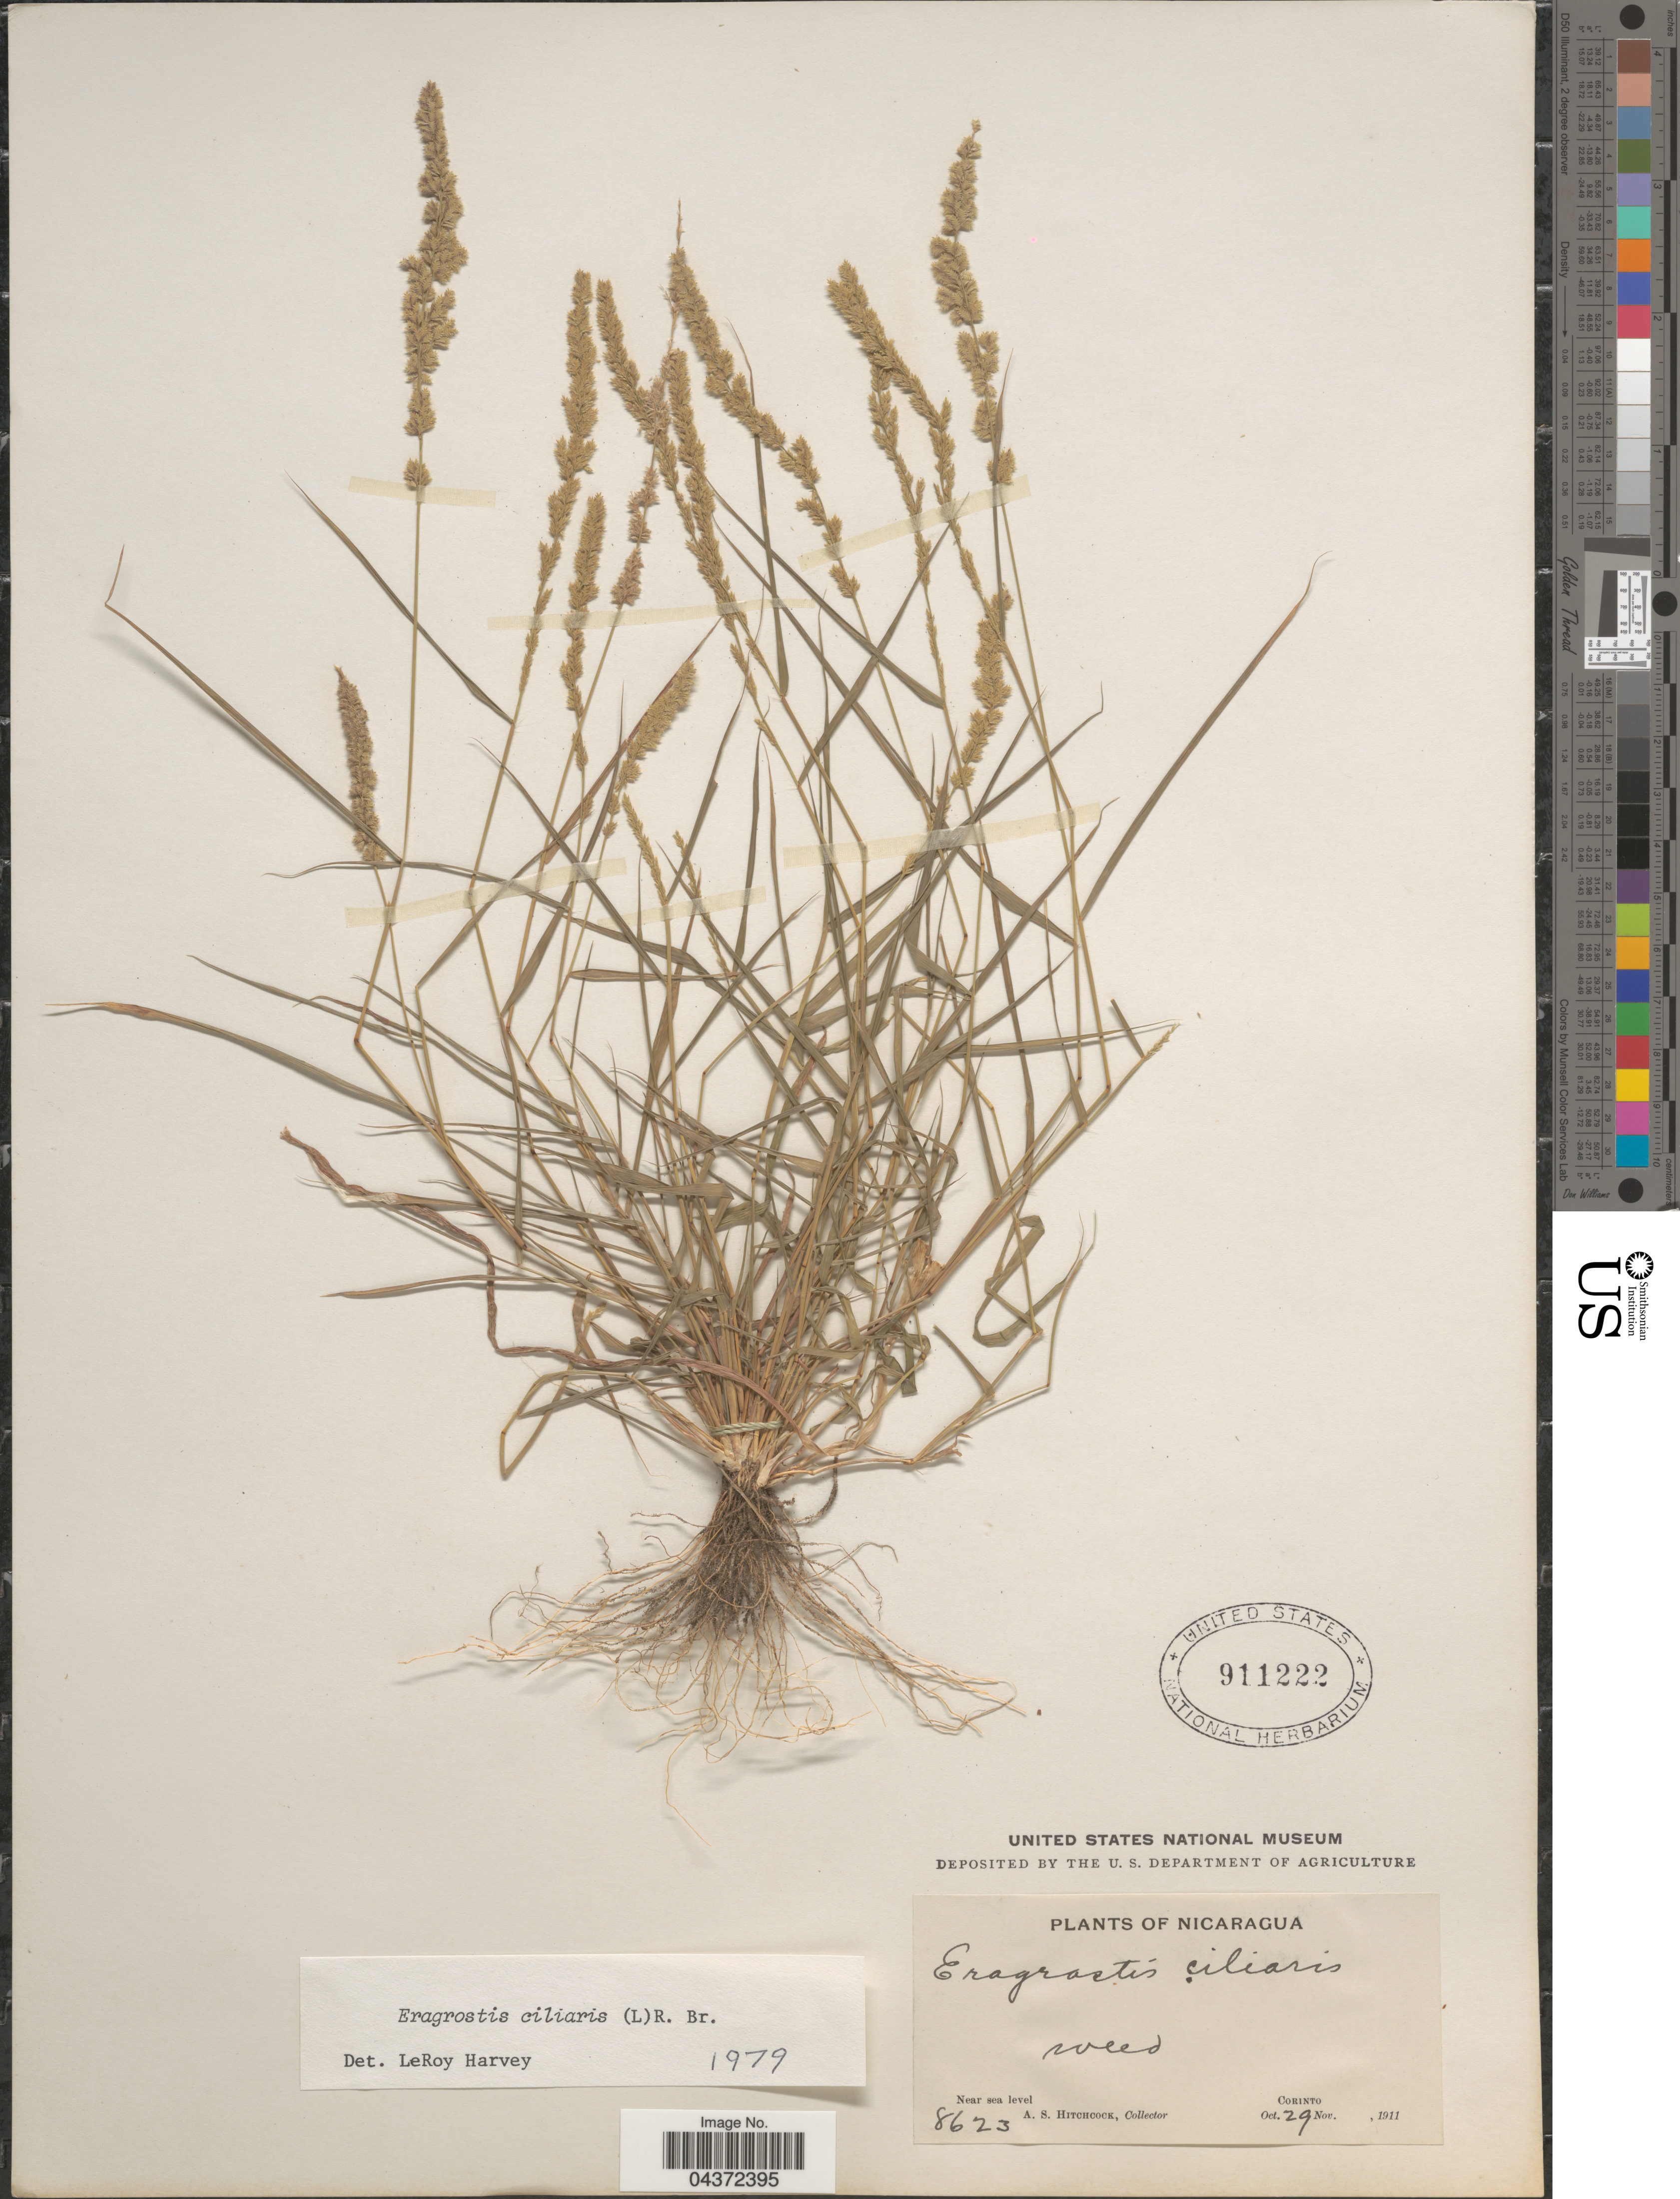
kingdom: Plantae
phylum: Tracheophyta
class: Liliopsida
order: Poales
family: Poaceae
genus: Eragrostis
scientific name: Eragrostis ciliaris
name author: (L.) R. Br.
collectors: A. S. Hitchcock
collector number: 8623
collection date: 1911-10-29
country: Nicaragua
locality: Corinto.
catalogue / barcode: US 911222